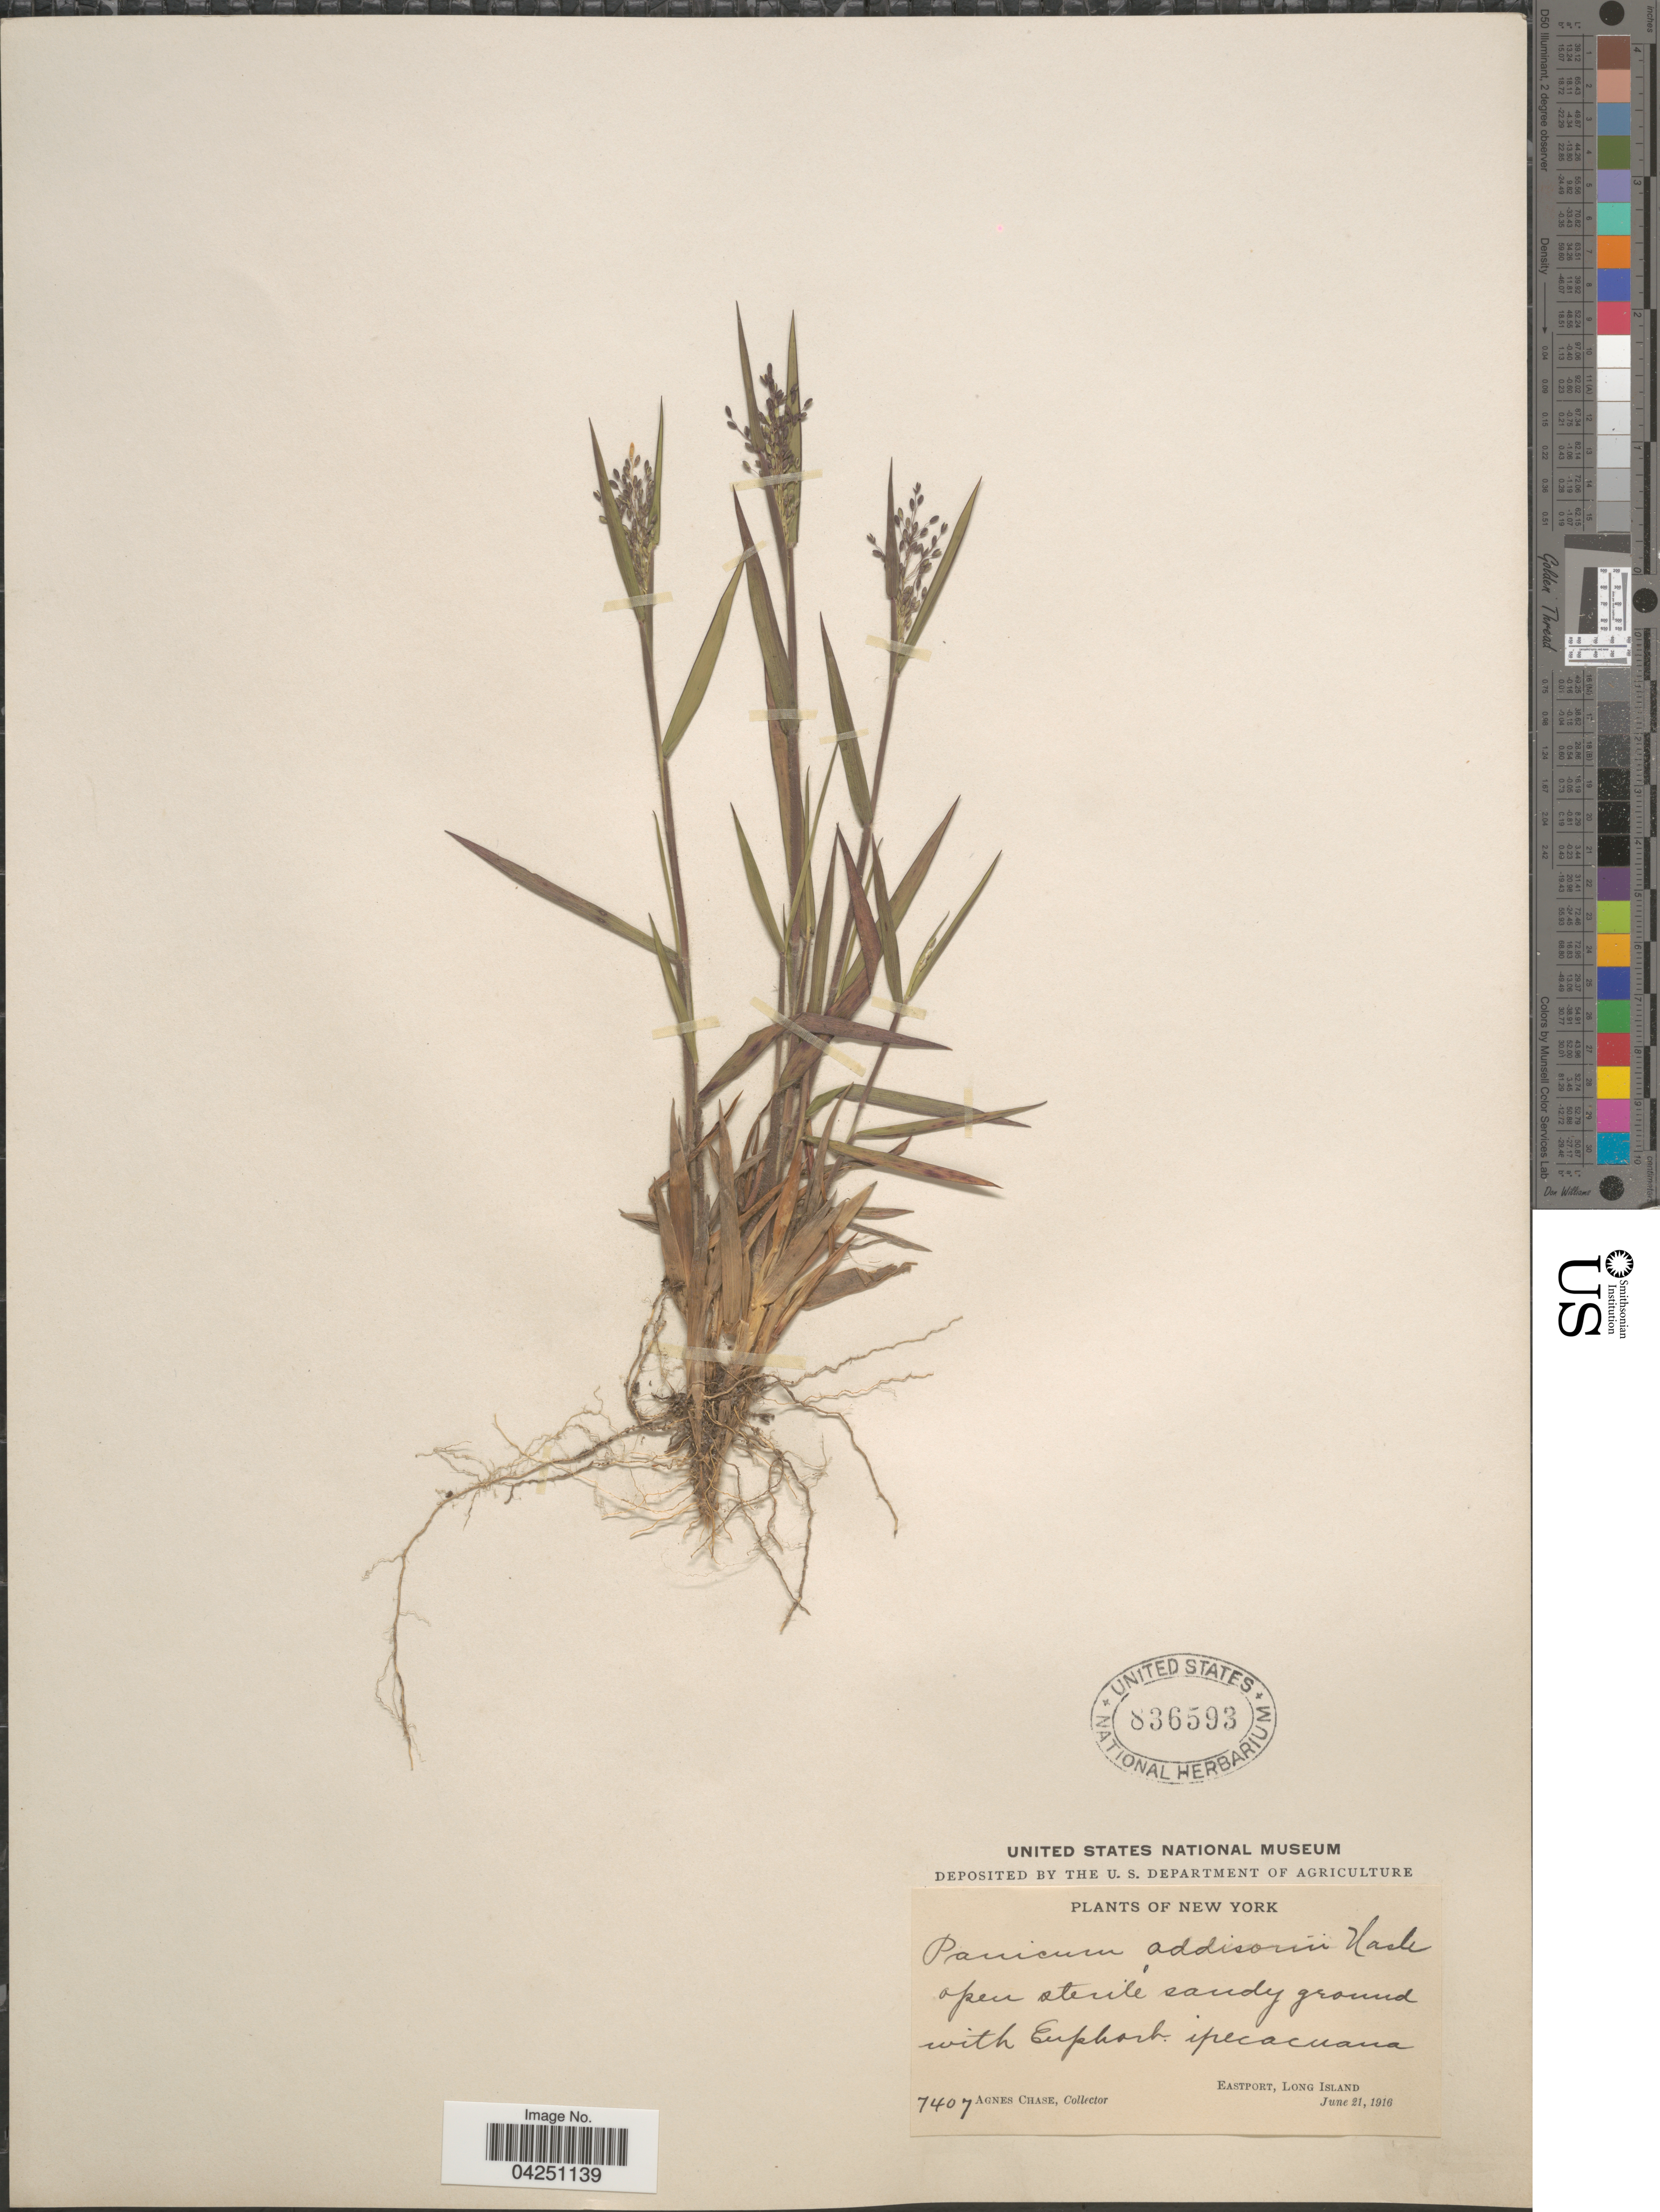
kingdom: Plantae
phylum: Tracheophyta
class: Liliopsida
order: Poales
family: Poaceae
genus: Dichanthelium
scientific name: Dichanthelium acuminatum var. acuminatum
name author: (Sw.) Gould & C.A. Clark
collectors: A. Chase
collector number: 7407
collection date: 1916-06-21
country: United States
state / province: New York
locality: Eastport, Long Island.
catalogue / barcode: US 836593